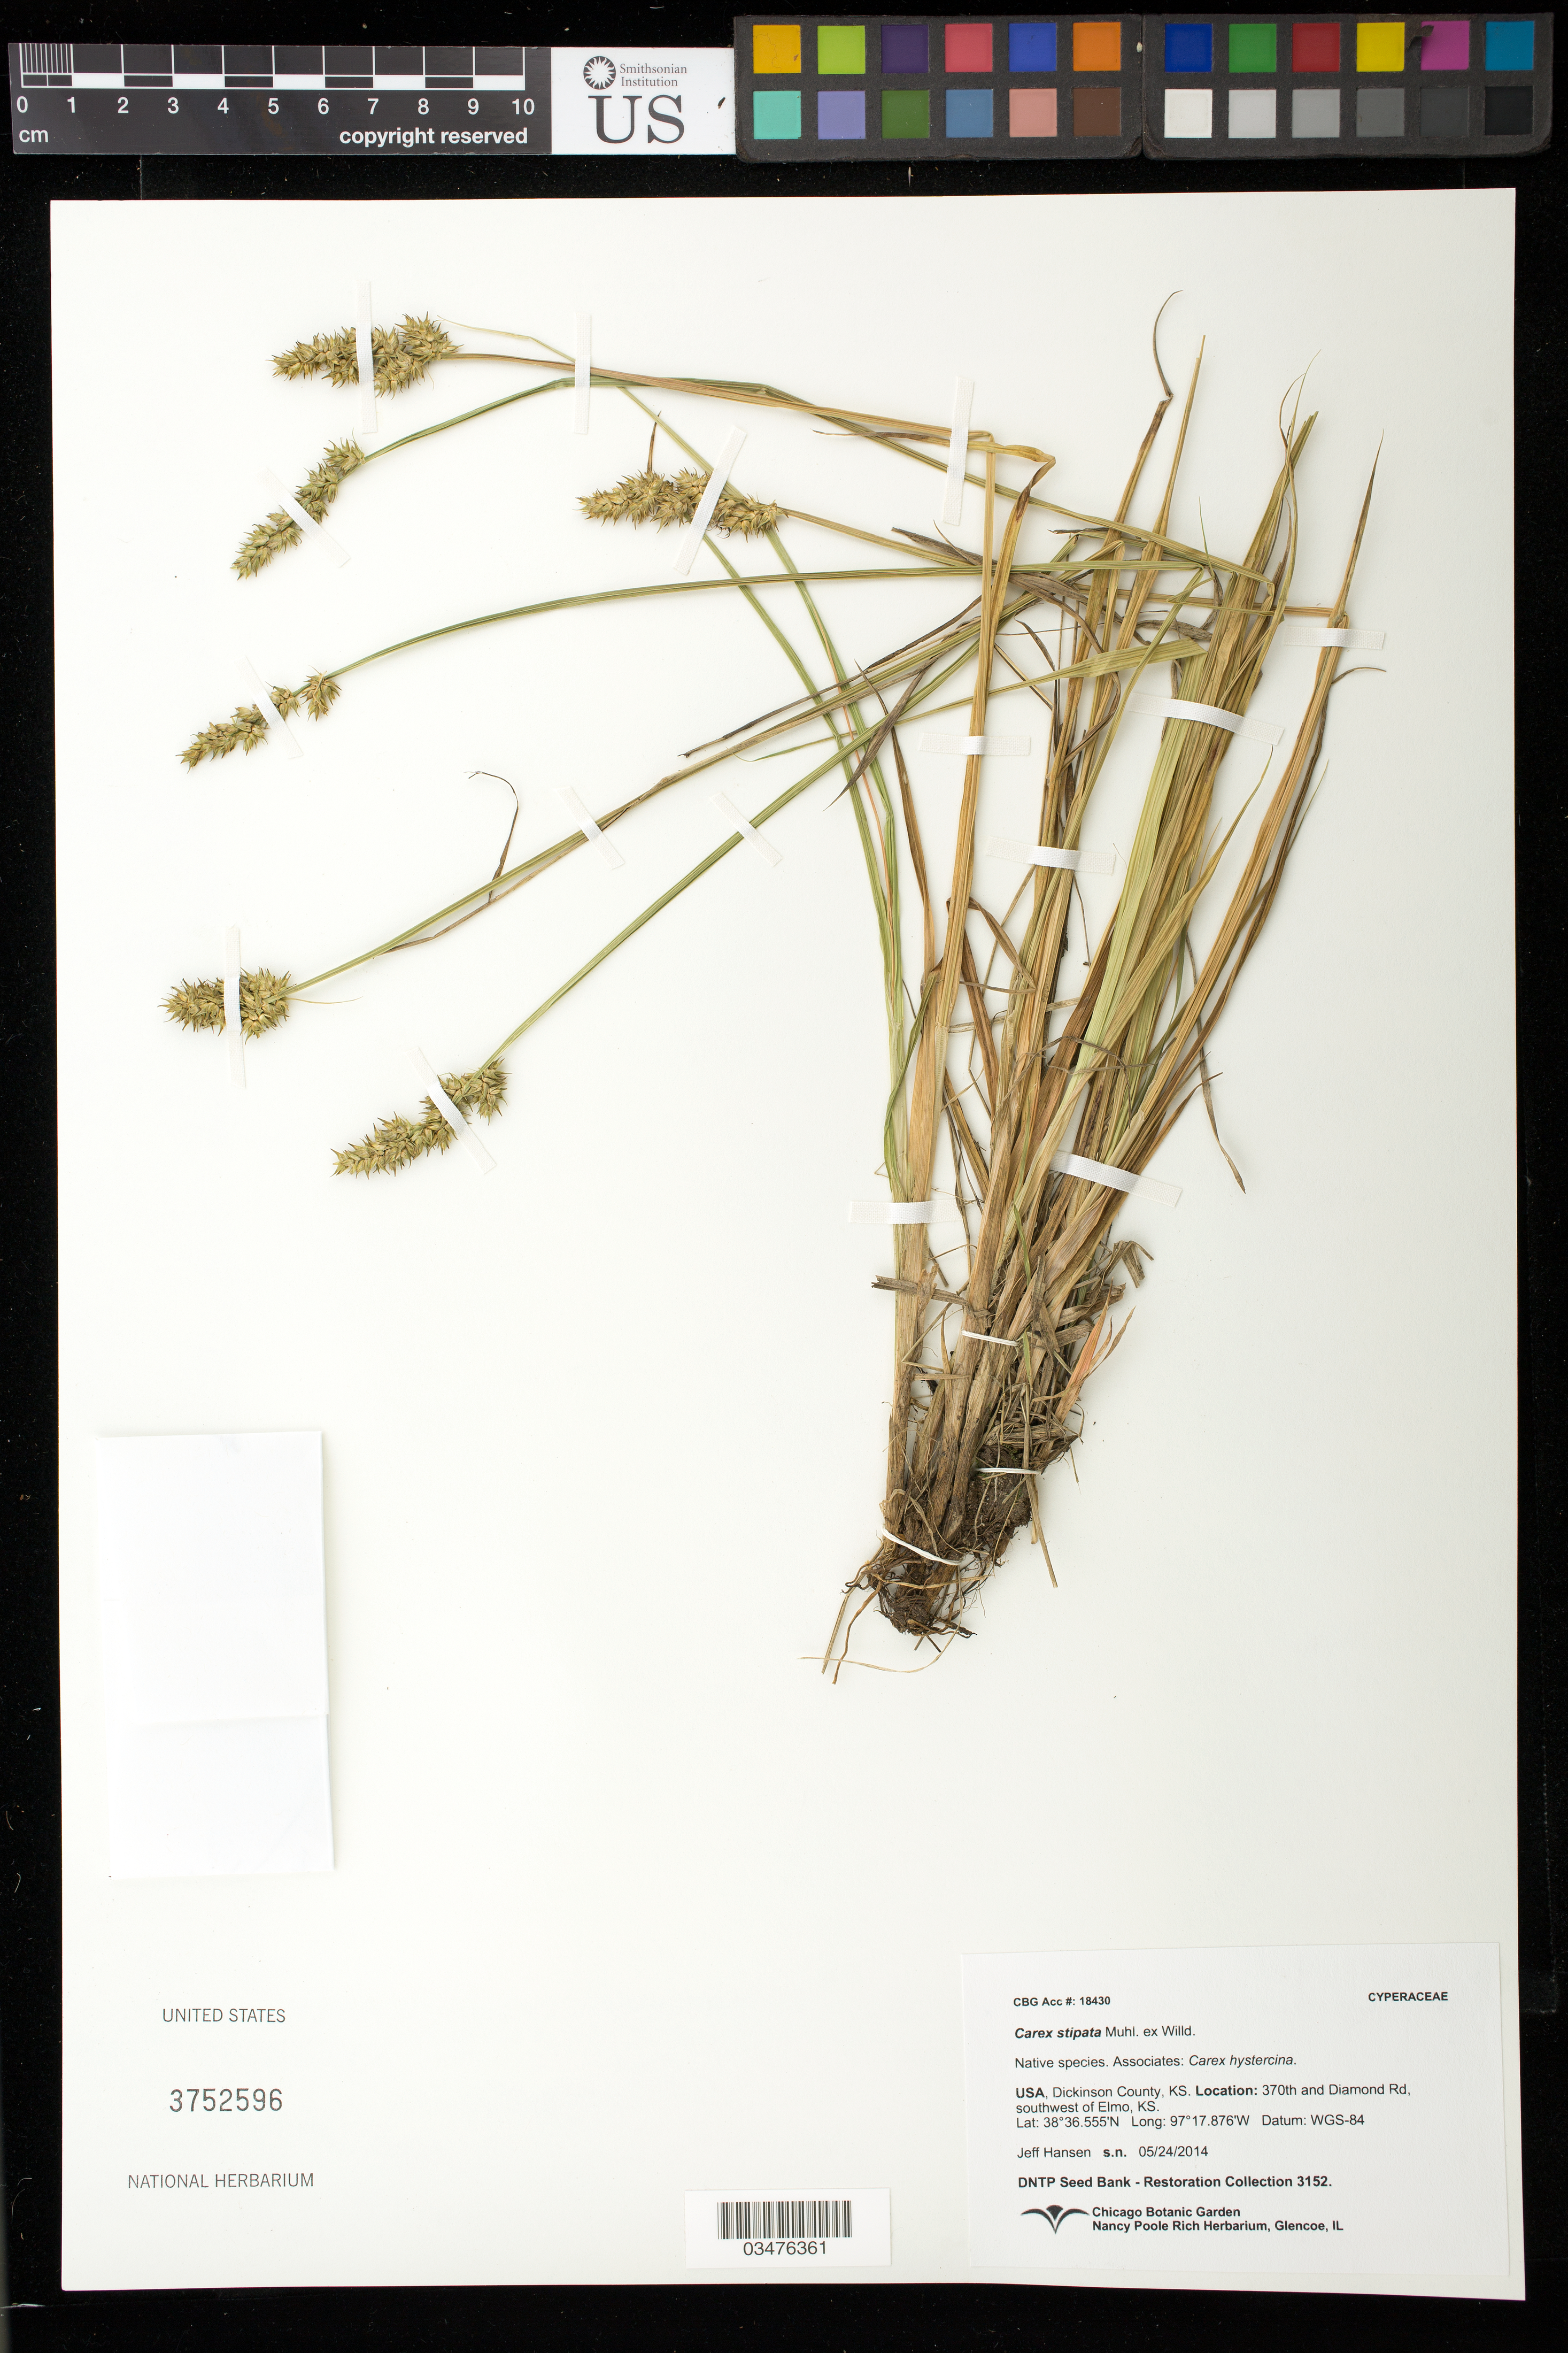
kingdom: Plantae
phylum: Tracheophyta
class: Liliopsida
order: Poales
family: Cyperaceae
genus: Carex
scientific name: Carex stipata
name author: Muhl. ex Willd.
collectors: J. Hansen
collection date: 2014-05-24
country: United States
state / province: Kansas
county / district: Shawnee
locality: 370th and Diamond Rd, SW of Elmo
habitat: With Carex hystereina,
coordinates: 38 36.555 N, 97 17.876 W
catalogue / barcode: US 3752596